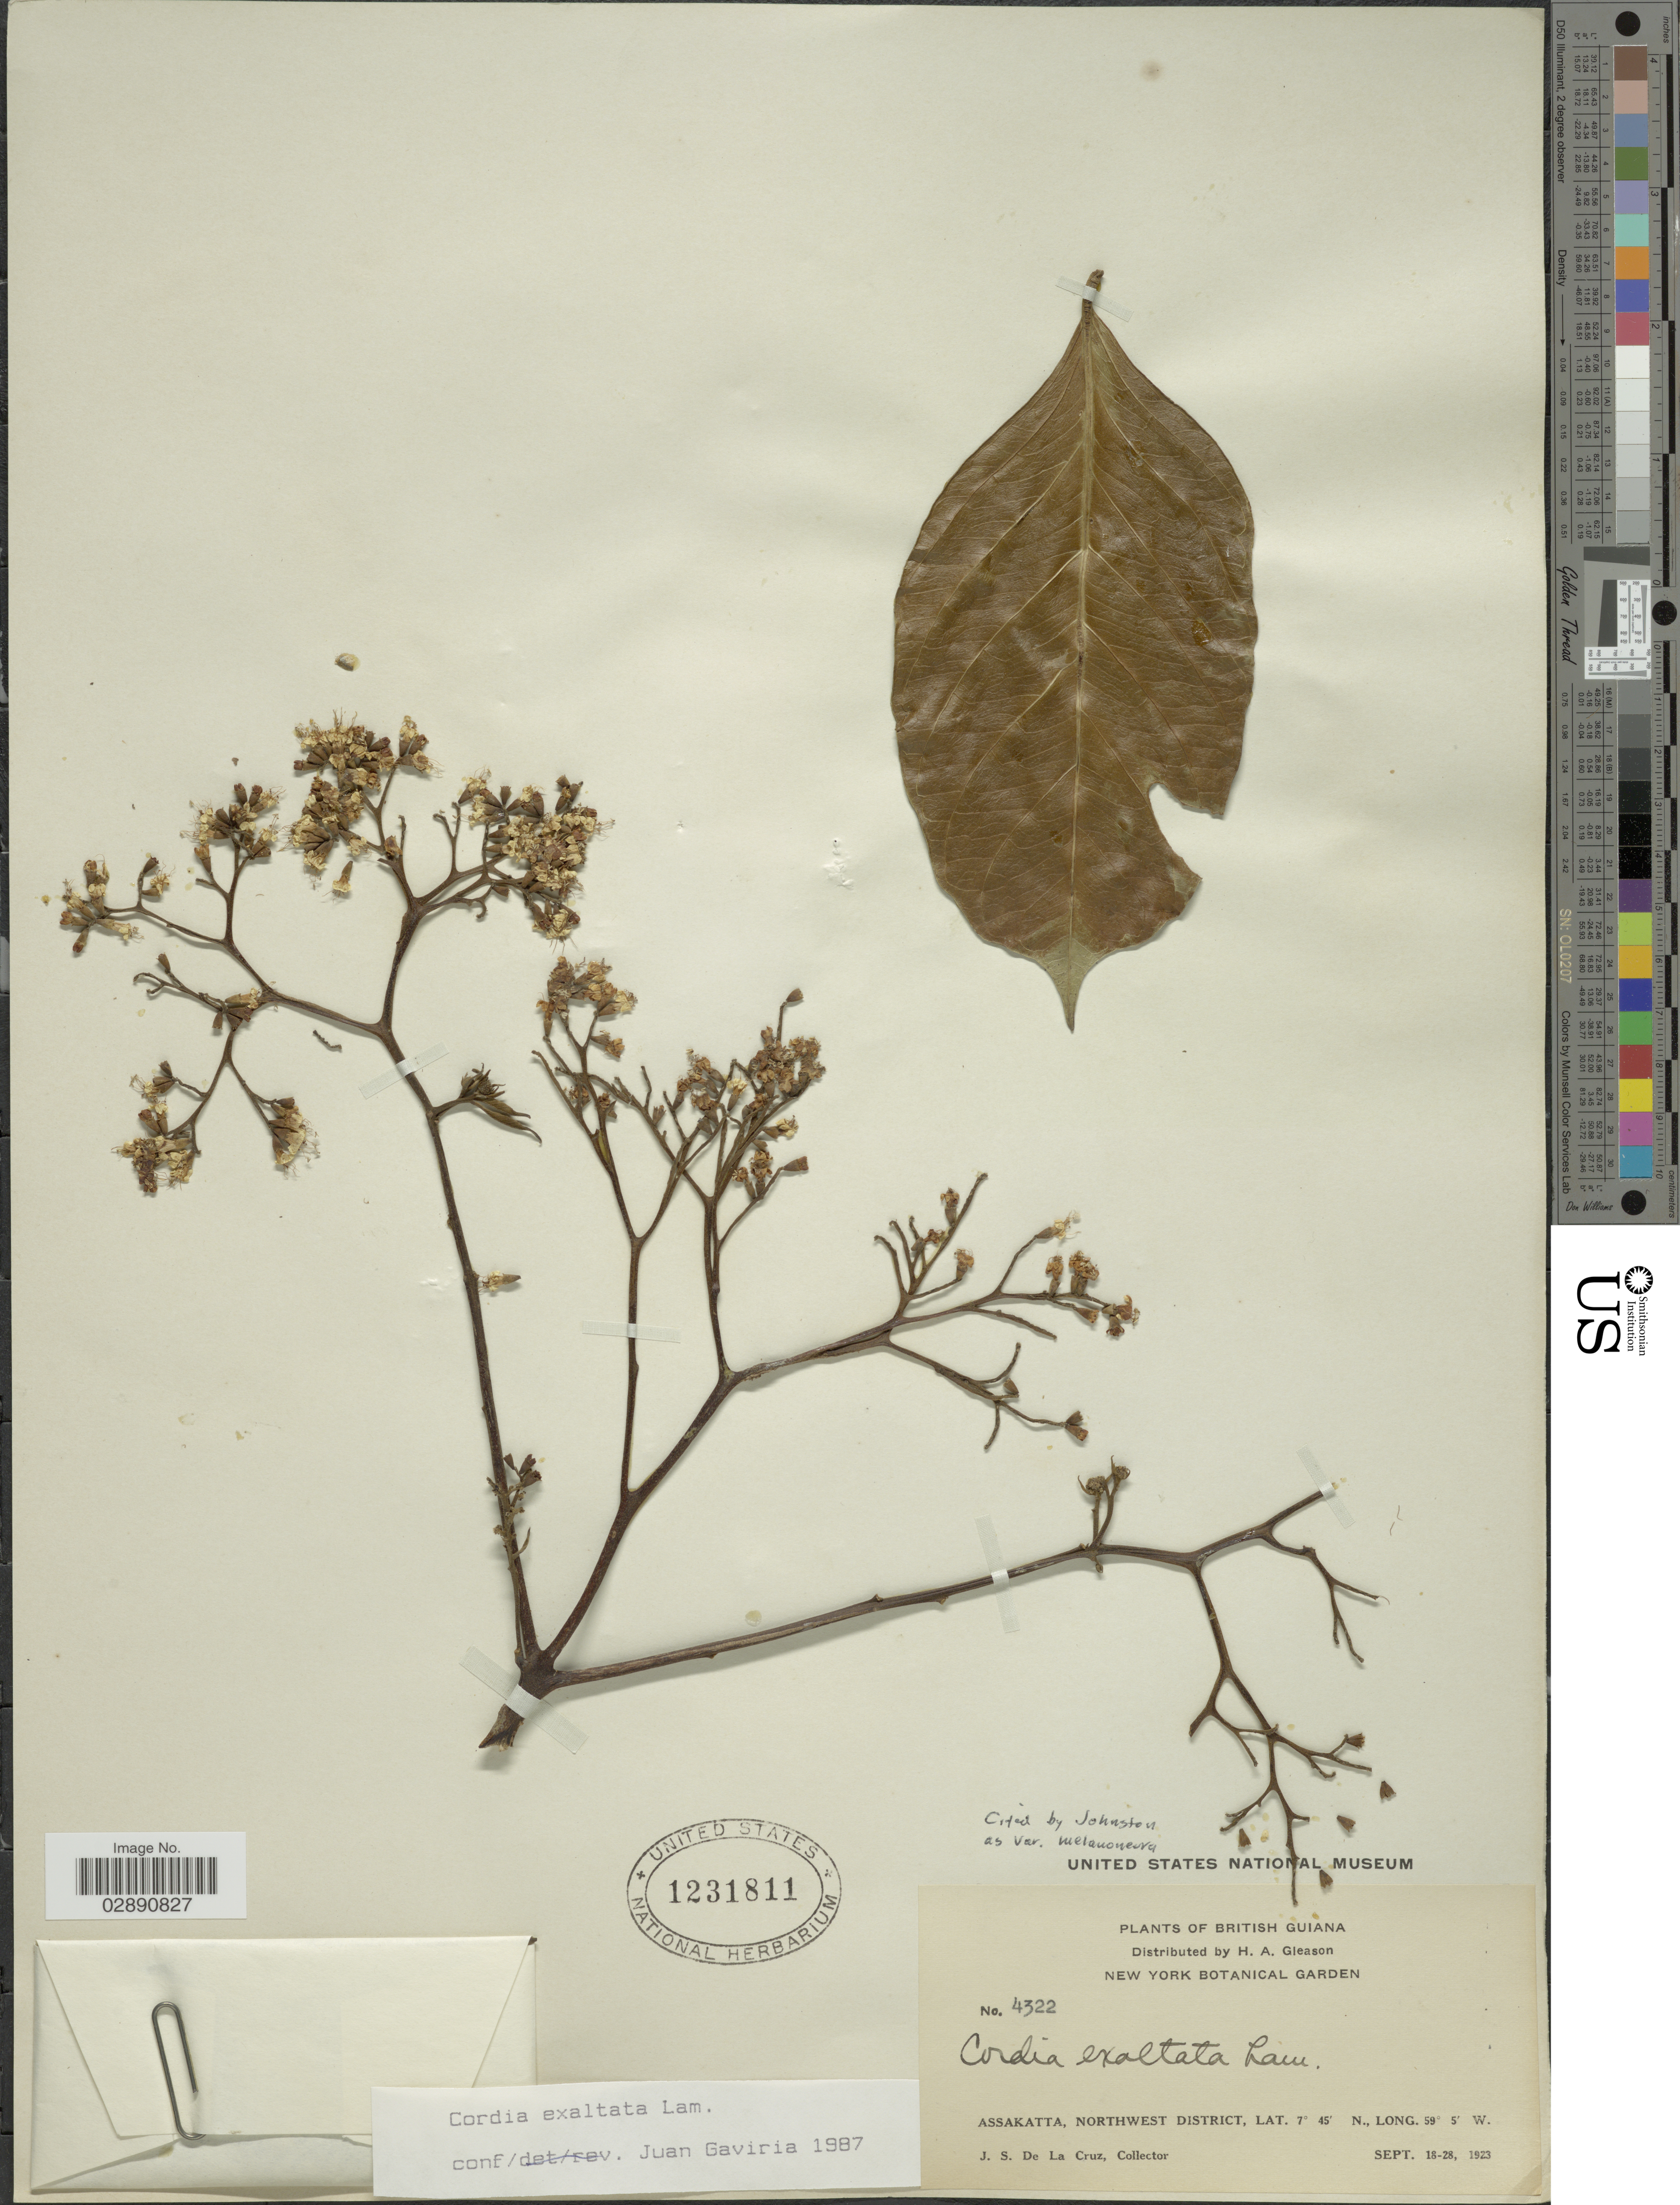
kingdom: Plantae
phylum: Tracheophyta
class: Magnoliopsida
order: Boraginales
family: Cordiaceae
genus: Cordia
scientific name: Cordia exaltata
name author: Lam.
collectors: J. S. de la Cruz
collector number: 4322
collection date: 1923-09-18/1923-09-28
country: Guyana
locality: British Guiana. Assakatta, Northwest District.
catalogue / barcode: US 1231811